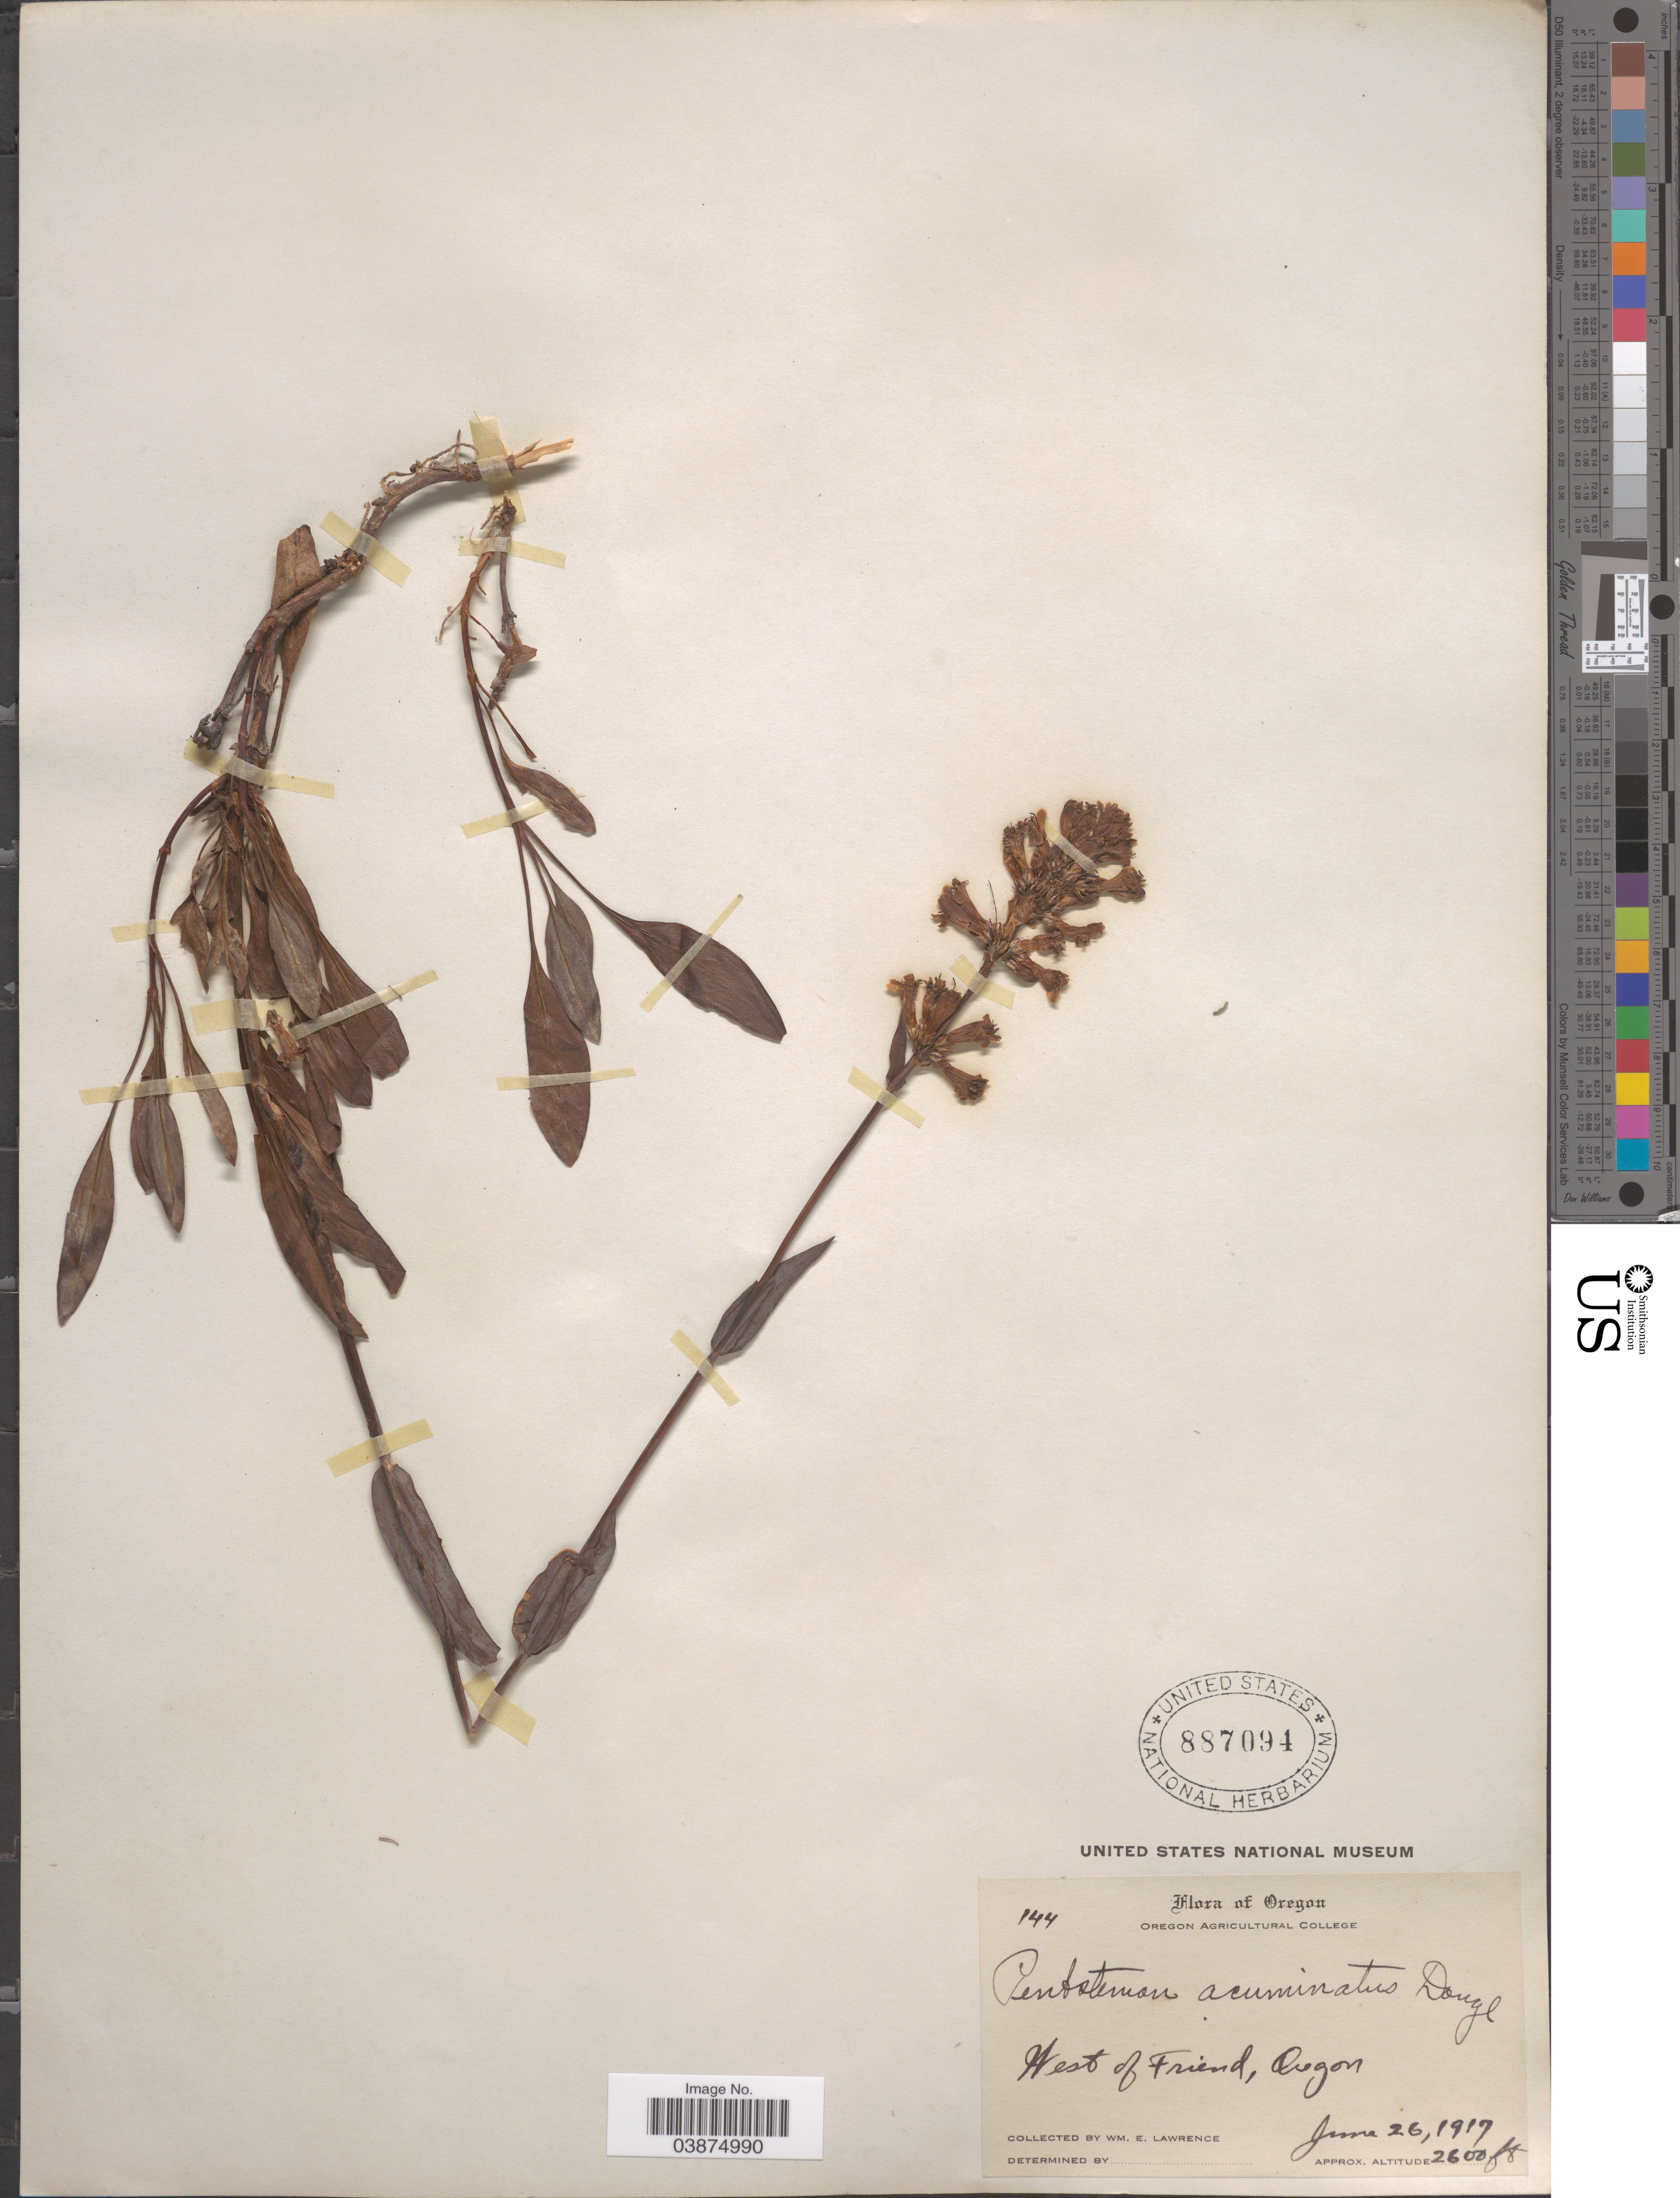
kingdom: Plantae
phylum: Tracheophyta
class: Magnoliopsida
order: Lamiales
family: Plantaginaceae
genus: Penstemon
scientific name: Penstemon euglaucus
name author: English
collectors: W. Lawrence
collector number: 144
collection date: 1917-06-26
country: United States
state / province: Oregon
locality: West of Friend.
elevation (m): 792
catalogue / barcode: US 887094